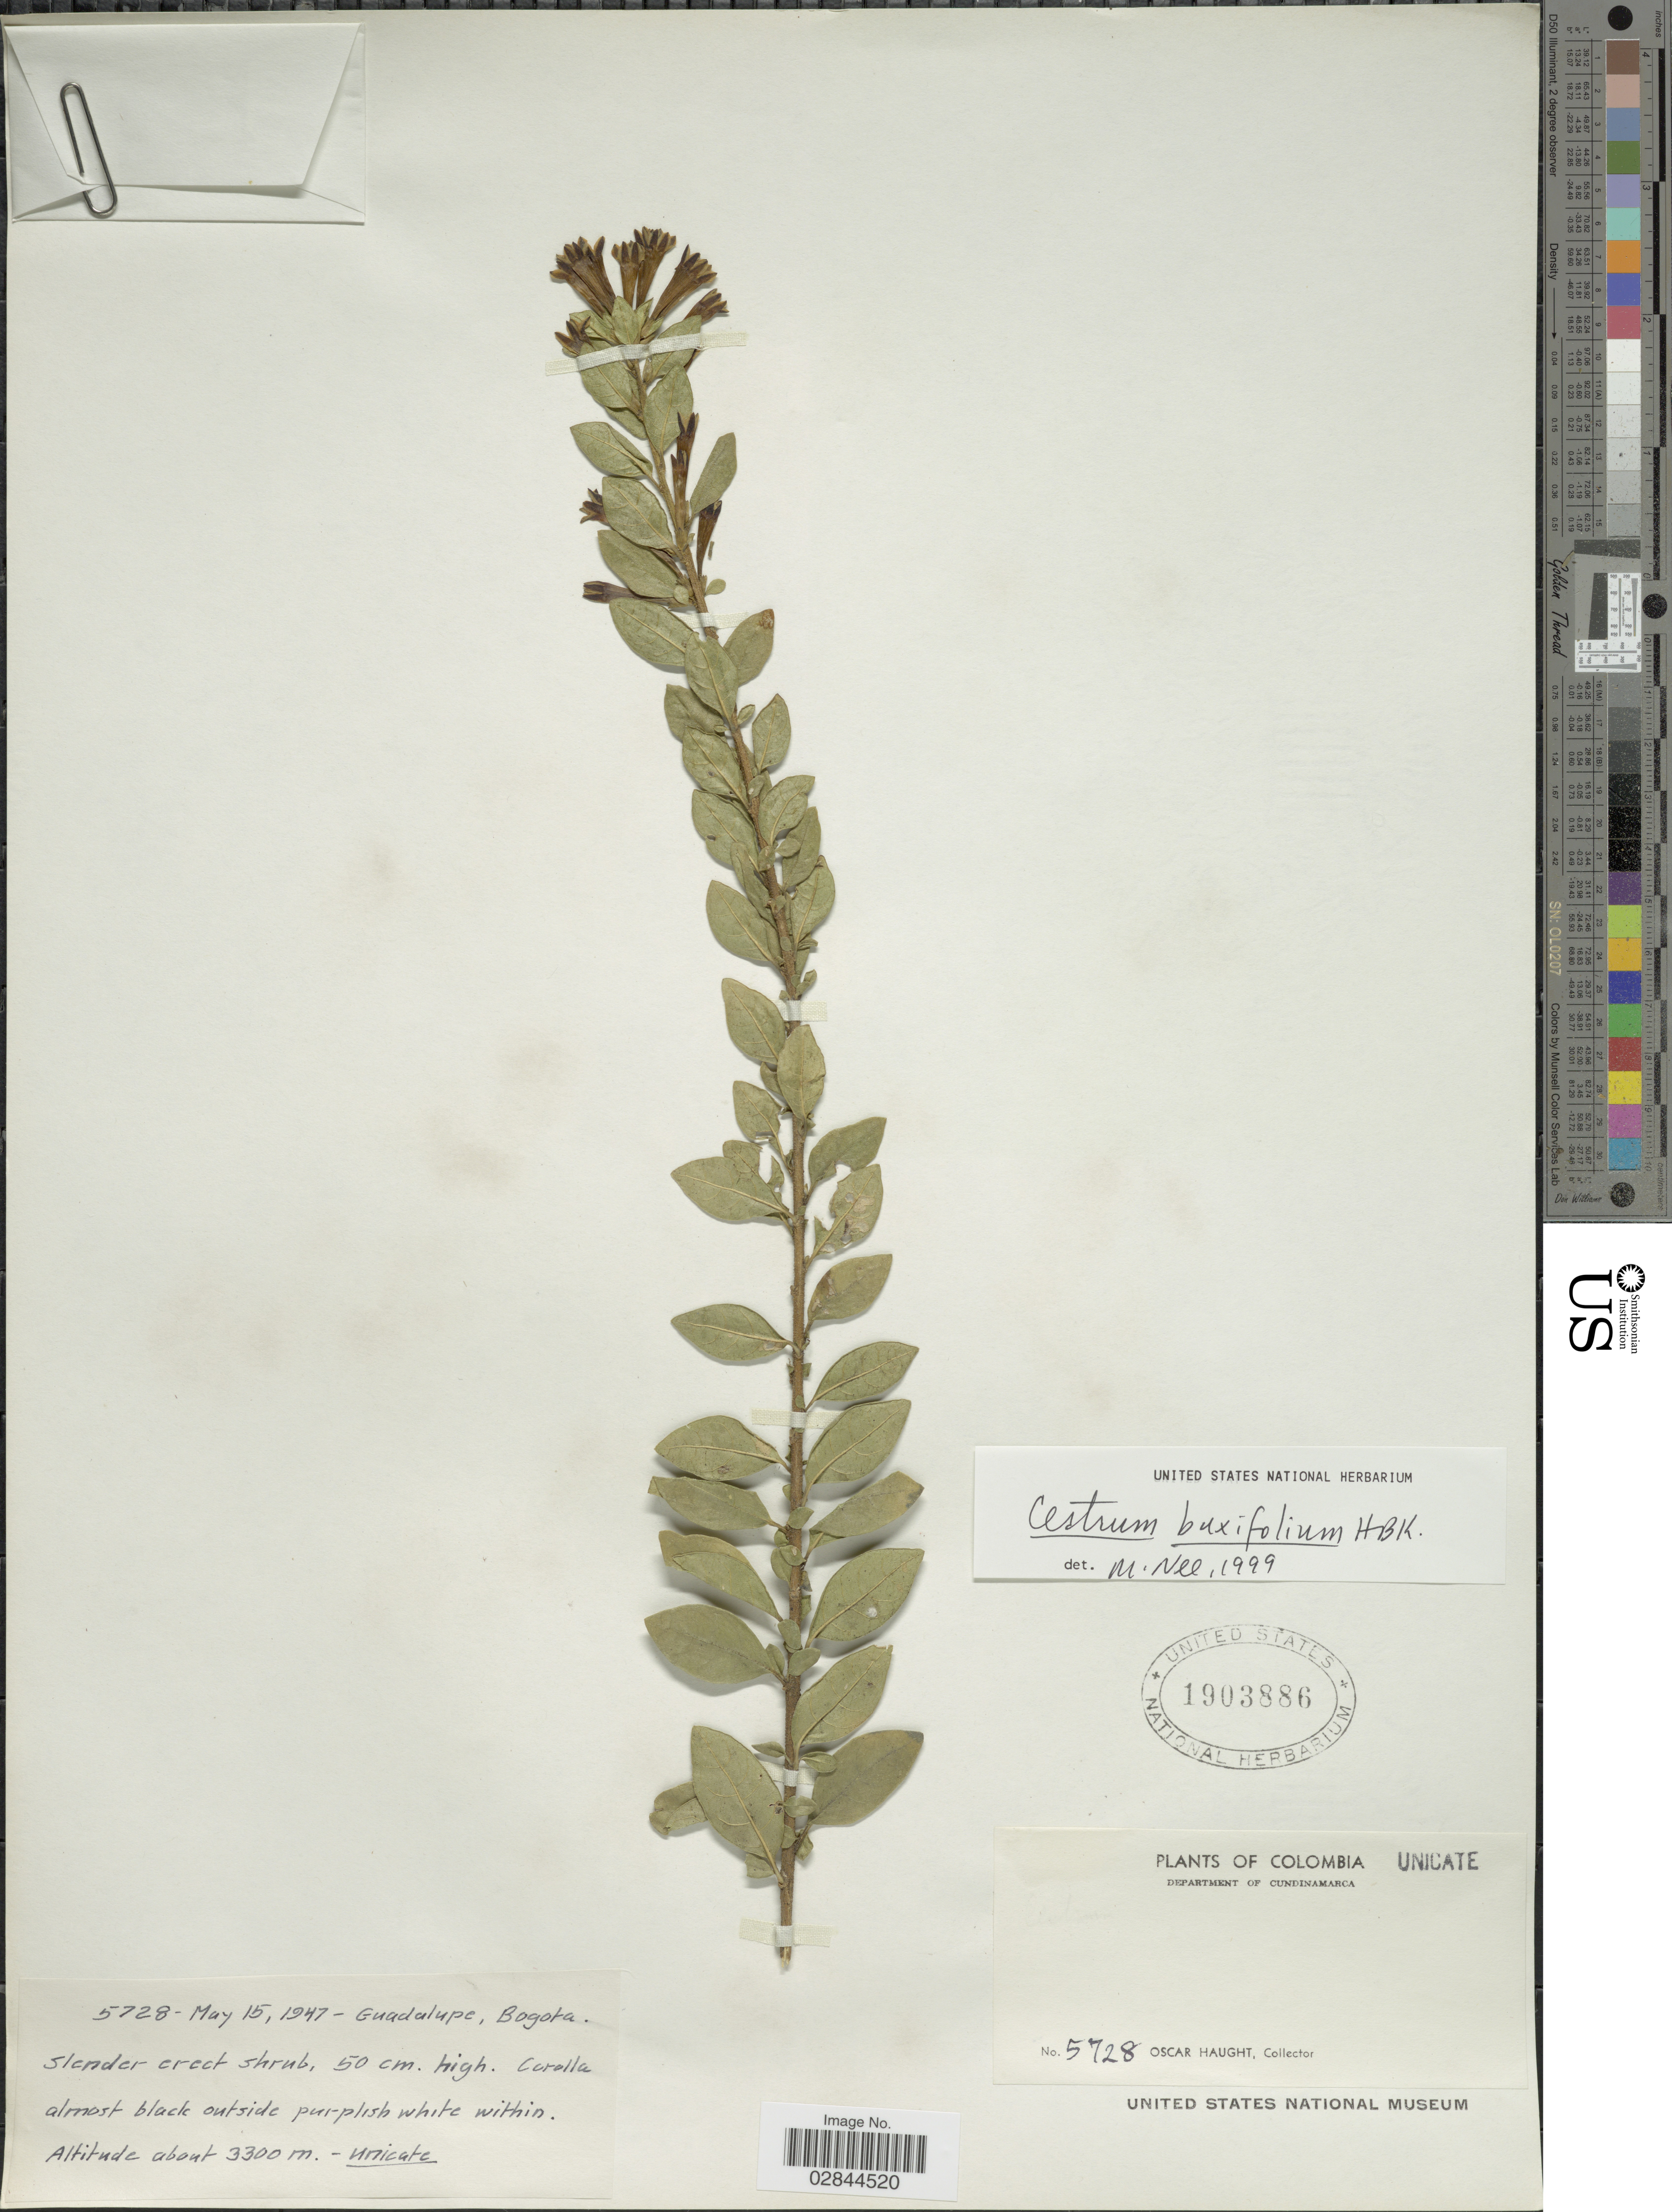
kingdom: Plantae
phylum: Tracheophyta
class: Magnoliopsida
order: Solanales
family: Solanaceae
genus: Cestrum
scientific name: Cestrum buxifolium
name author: Kunth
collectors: O. Haught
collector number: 5728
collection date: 1947-05-15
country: Colombia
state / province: Cundinamarca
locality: Department of Cundinamarca. Guadalupe, Bogota.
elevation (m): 3300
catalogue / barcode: US 1903886